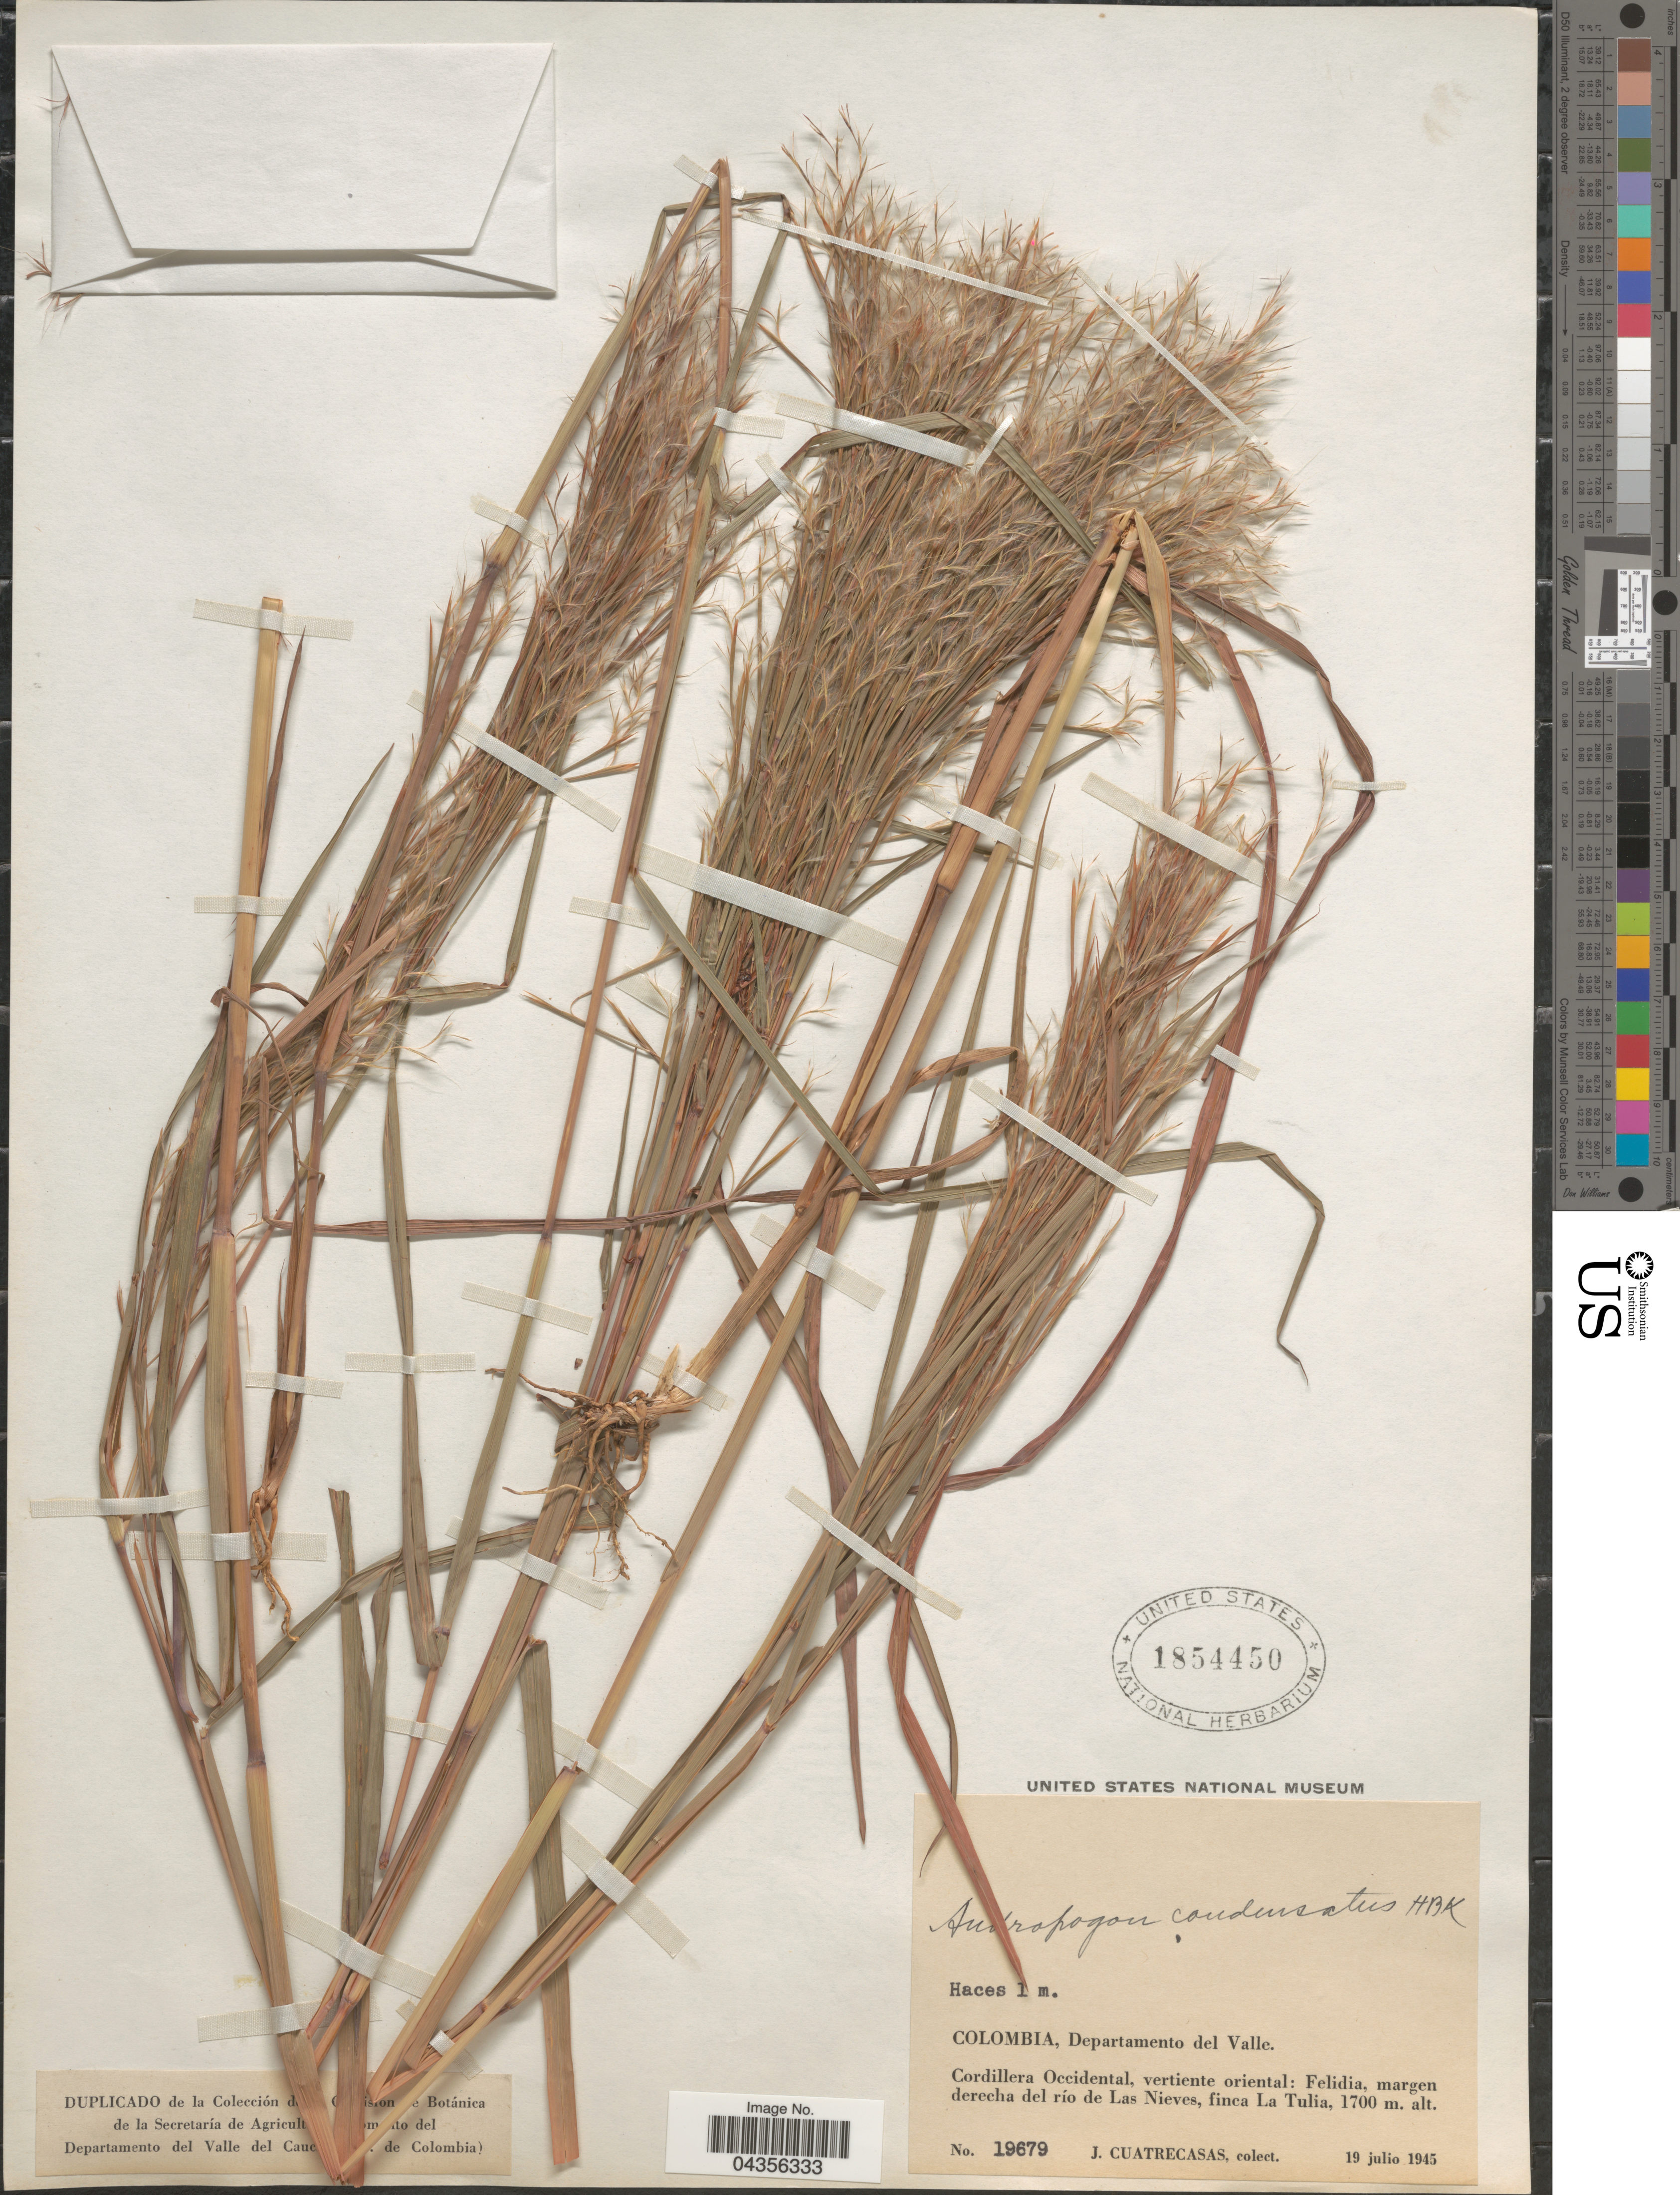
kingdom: Plantae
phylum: Tracheophyta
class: Liliopsida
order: Poales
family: Poaceae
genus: Schizachyrium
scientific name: Schizachyrium microstachyum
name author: (Desv. ex Ham.) Roseng. et al.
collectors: J. Cuatrecasas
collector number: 19679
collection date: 1945-07-19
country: Colombia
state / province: Valle del Cauca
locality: Departamento del Valle. Cordillera Occidental, vertiente oriental: Felidia, margen derecha del río de Las Nieves, finca La Tulia.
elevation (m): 1700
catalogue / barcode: US 1854450